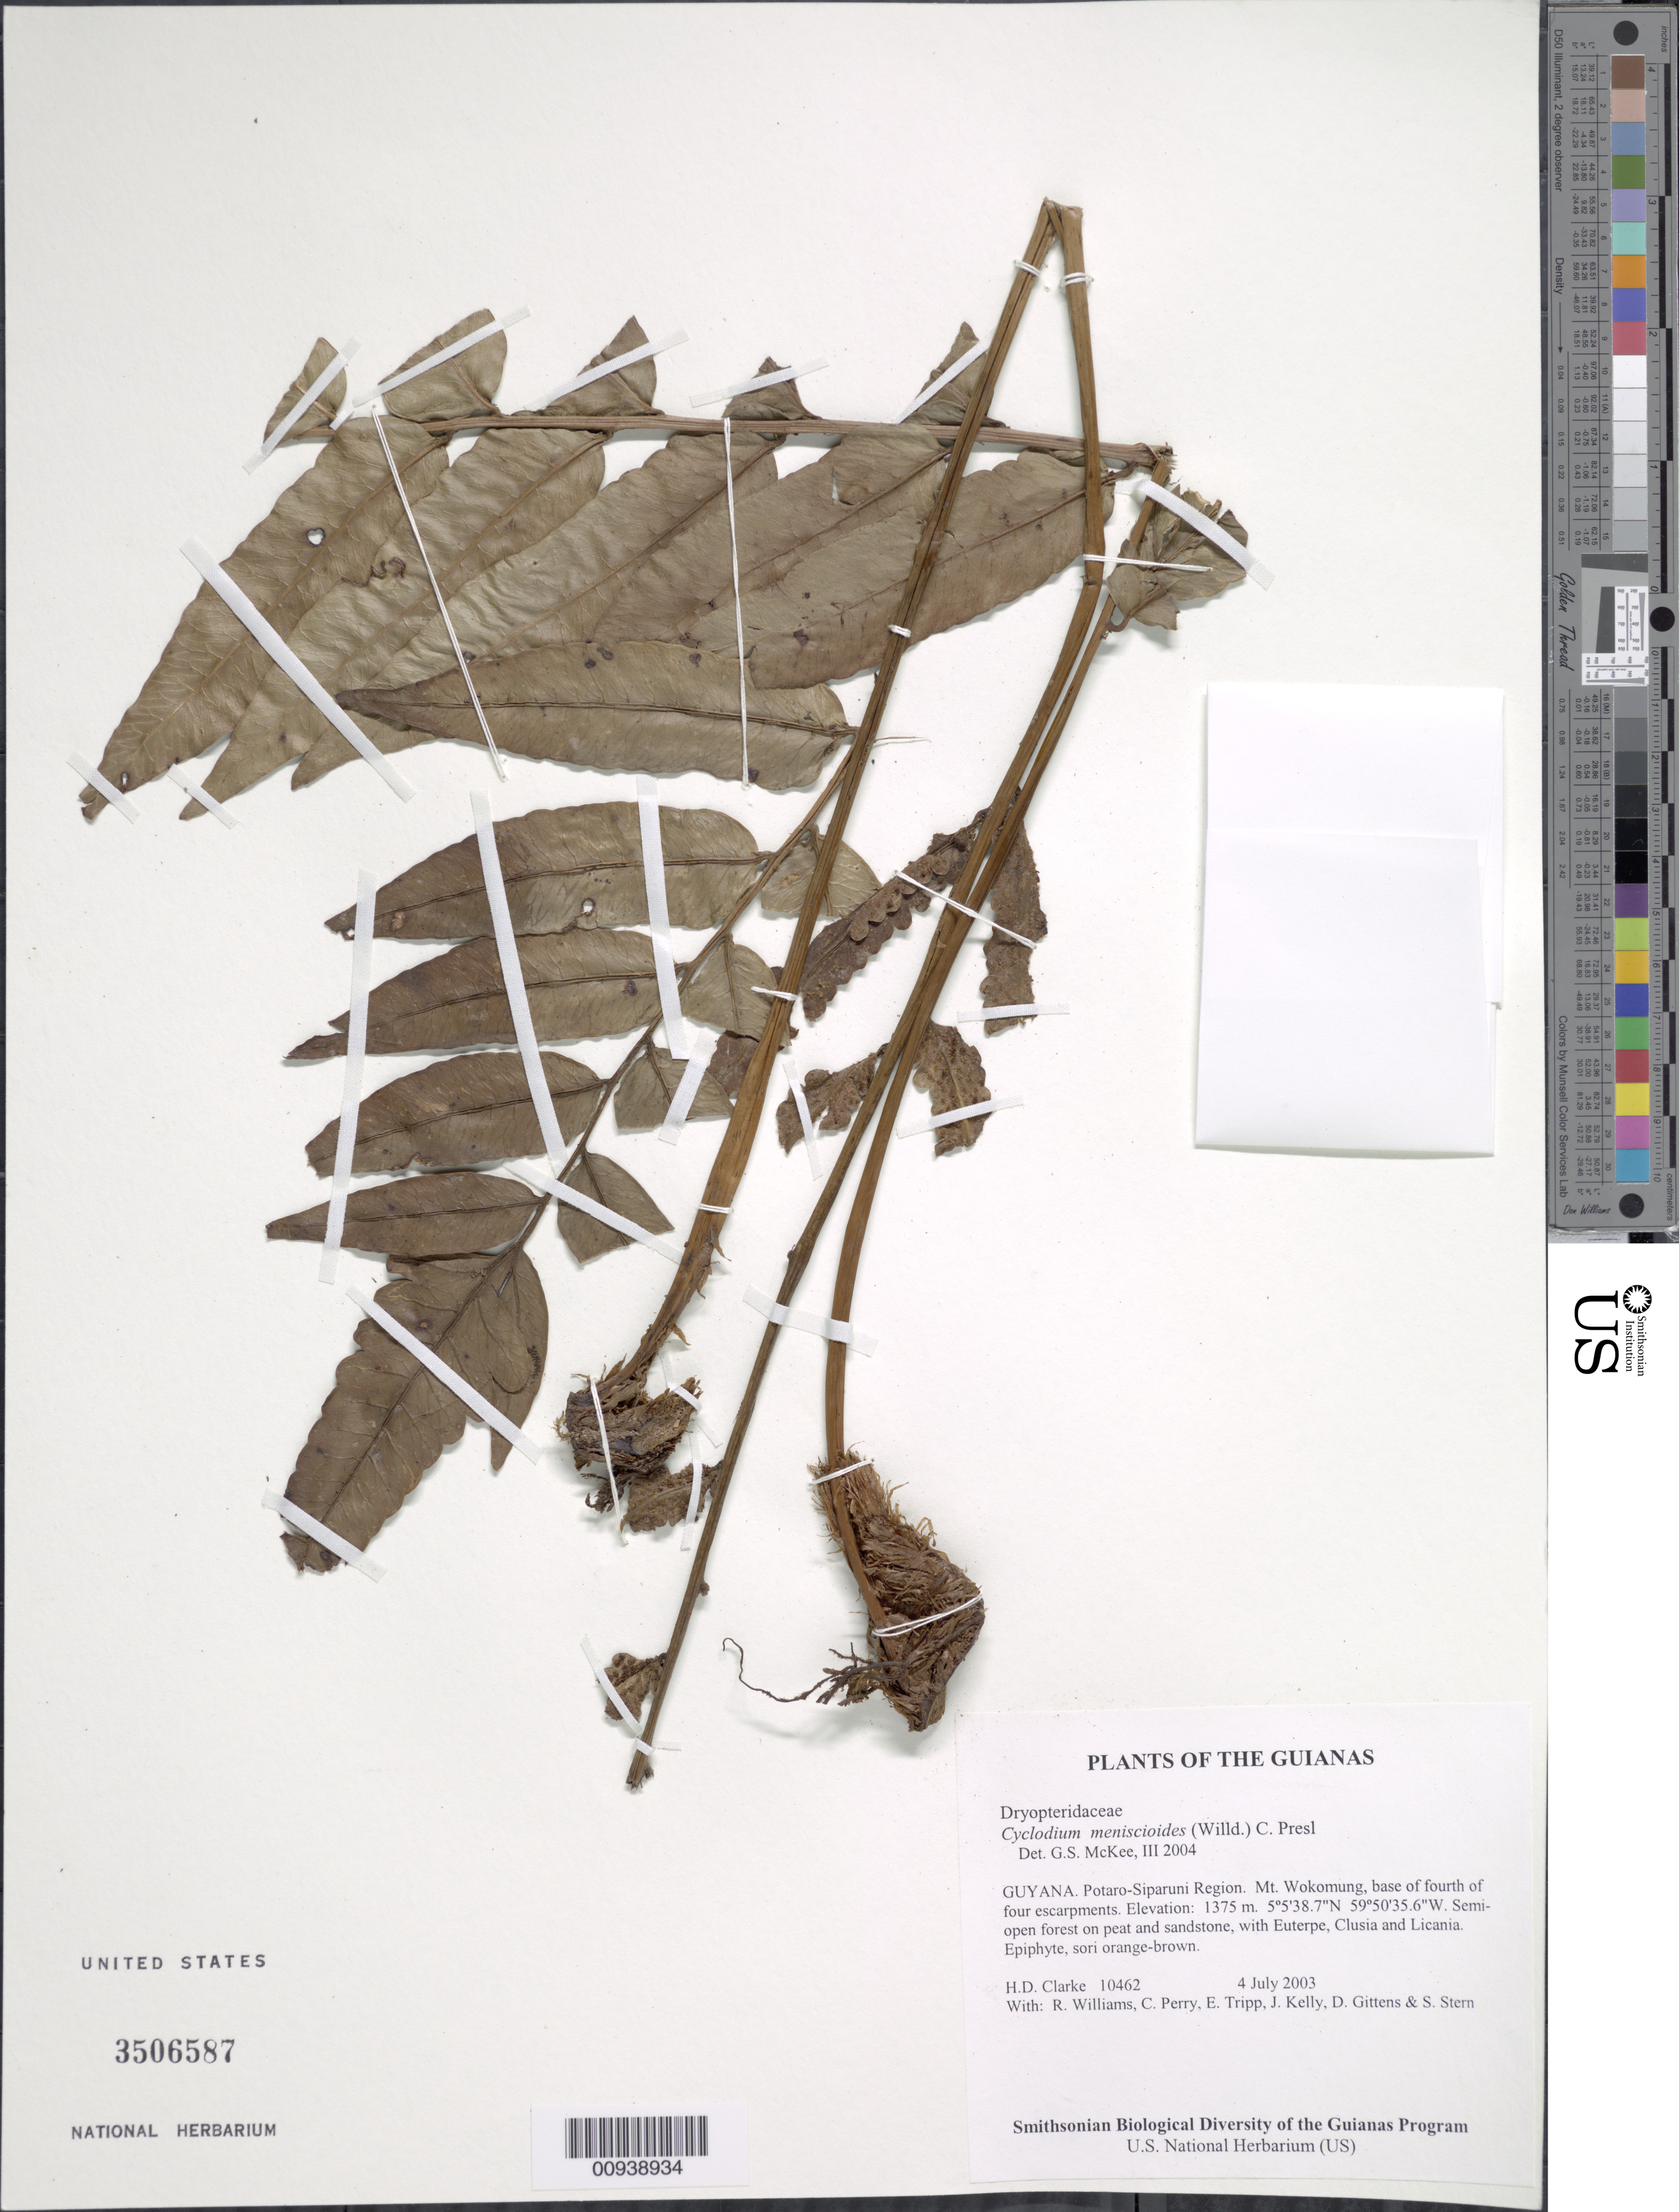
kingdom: Plantae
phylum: Tracheophyta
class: Polypodiopsida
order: Polypodiales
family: Dryopteridaceae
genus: Cyclodium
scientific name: Cyclodium meniscioides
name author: (Willd.) C. Presl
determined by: McKee, G. S., (US), NMNH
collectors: H. D. Clarke, R. Williams, C. Perry, E. Tripp, J. Kelly, D. Gittens & S. R. Stern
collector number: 10462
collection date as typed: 4 July 2003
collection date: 2003-07-04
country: Guyana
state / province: Potaro-Siparuni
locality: Mt. Wokomung, base of fourth of four escarpments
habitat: Semi-open forest on peat and sandstone, with Euterpe, Clusia and Licania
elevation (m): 1375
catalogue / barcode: US 3506587